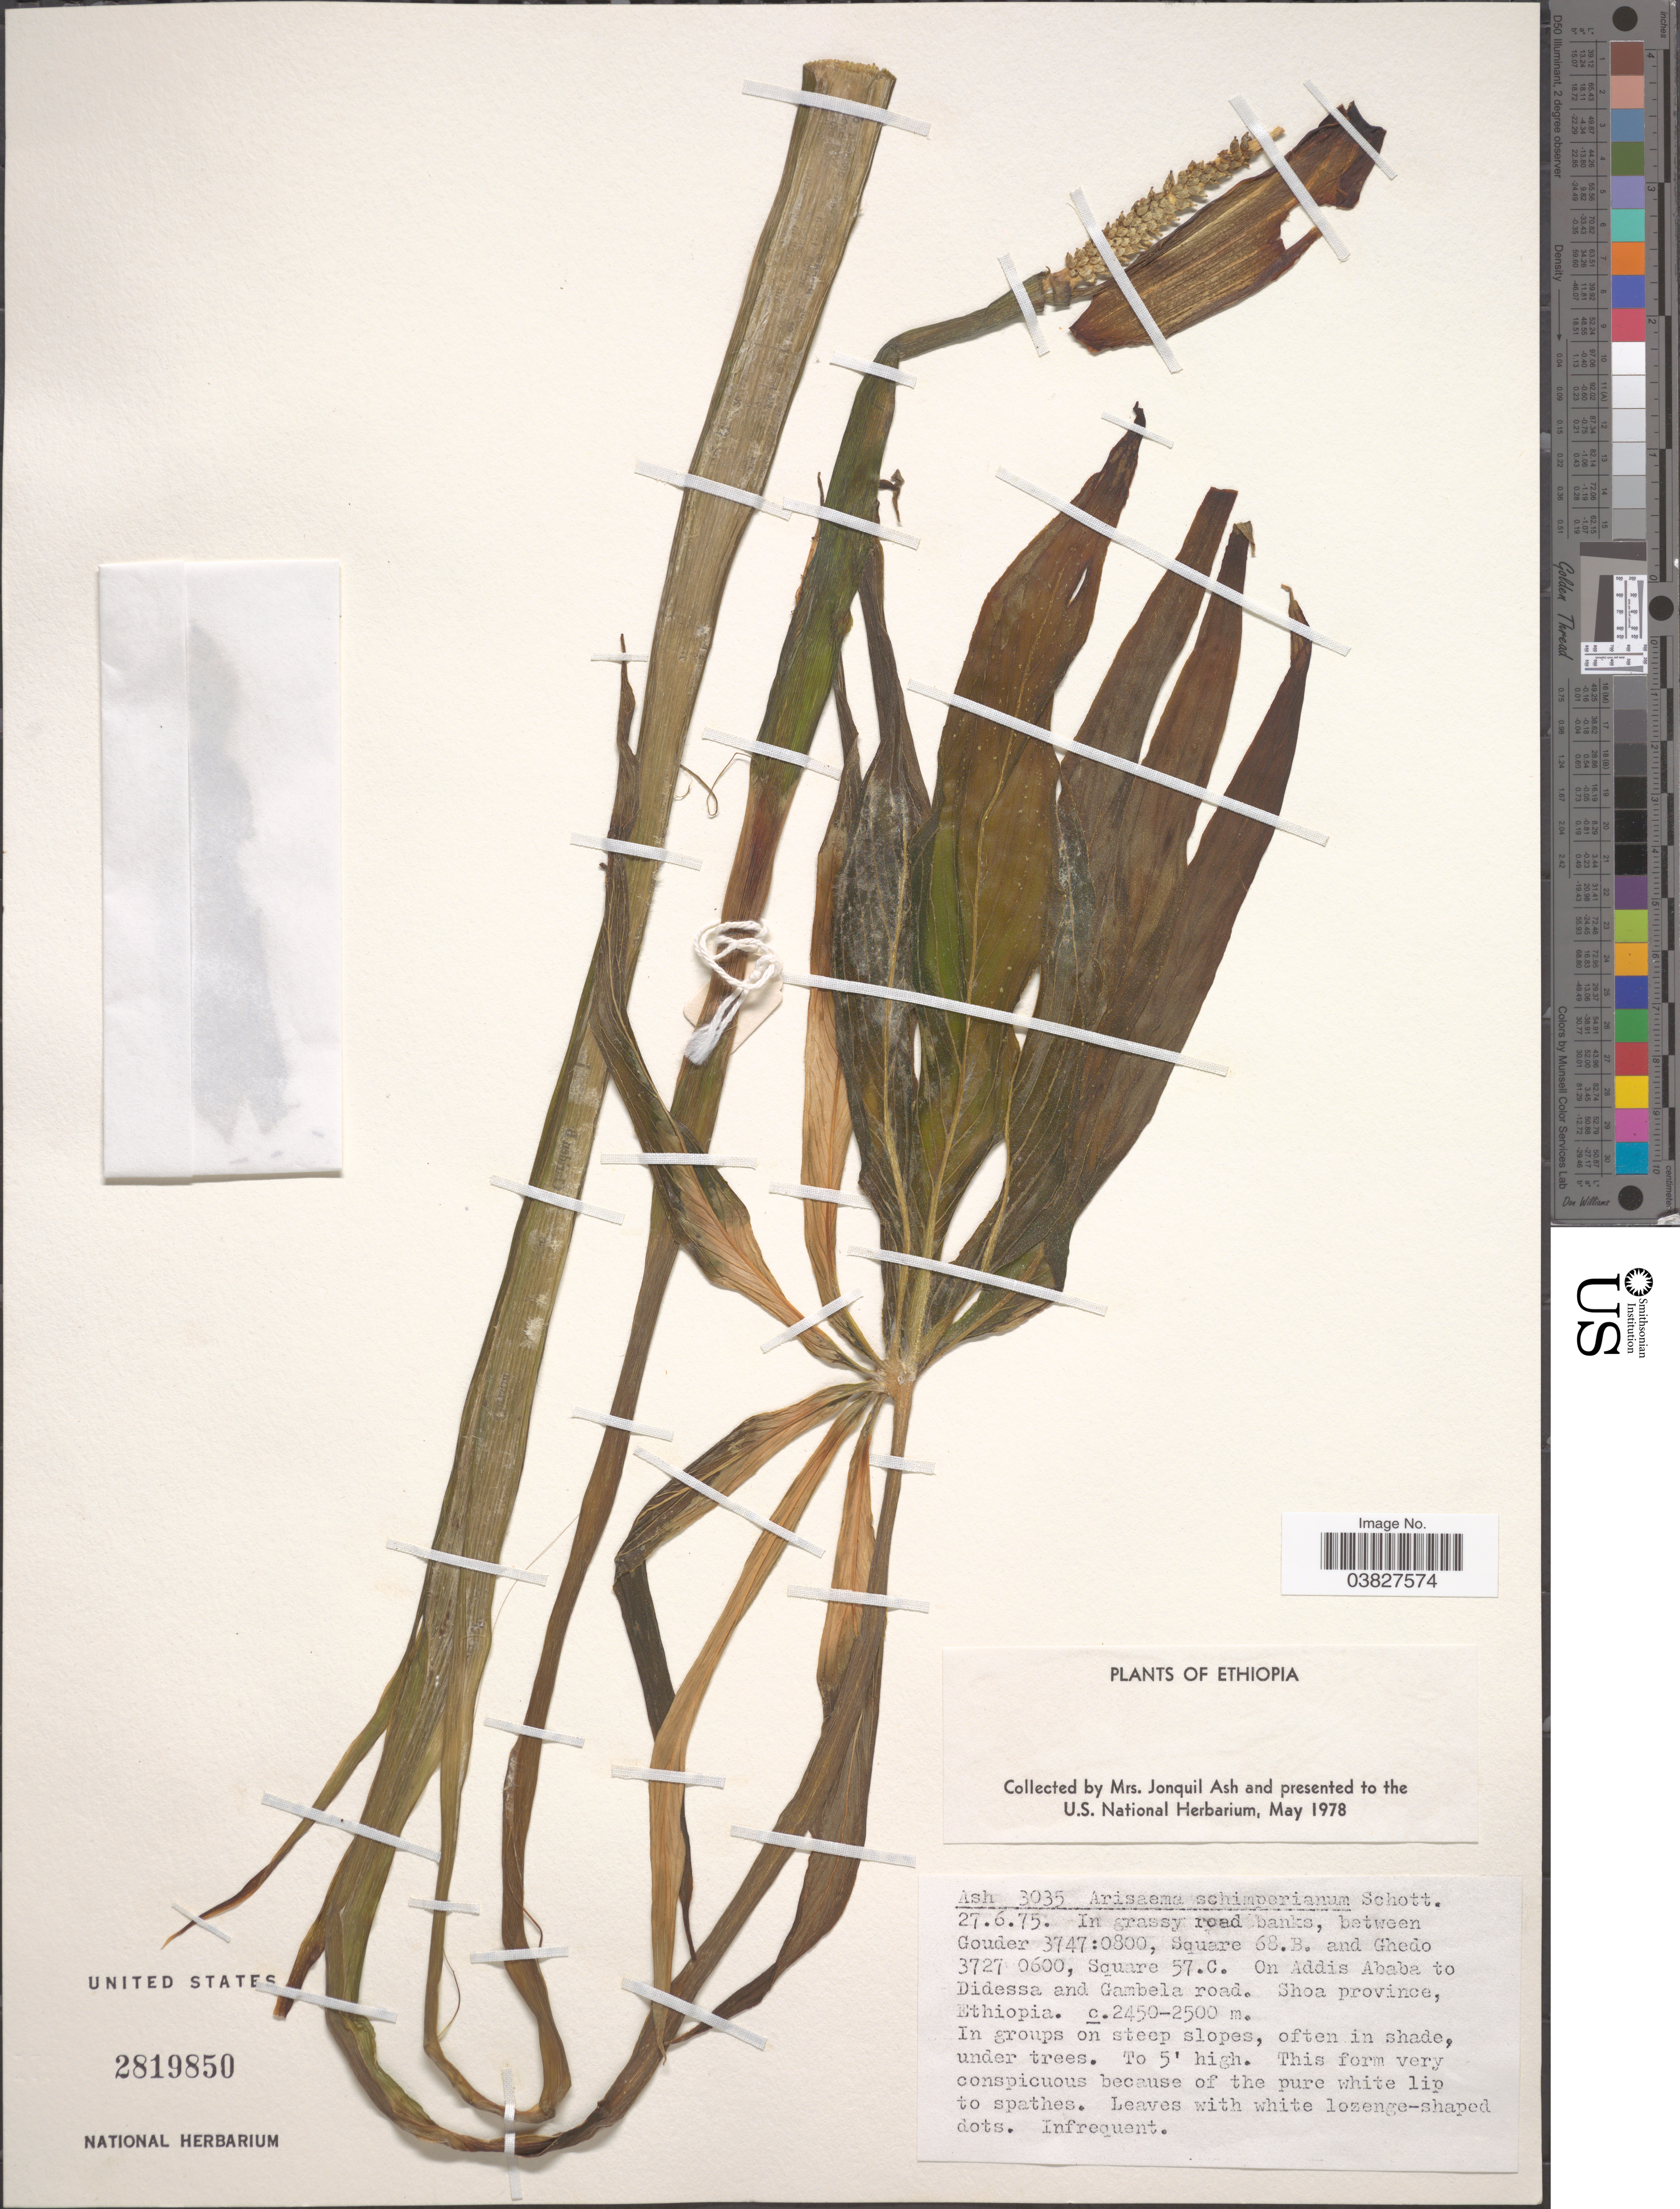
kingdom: Plantae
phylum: Tracheophyta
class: Liliopsida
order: Alismatales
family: Araceae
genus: Arisaema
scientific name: Arisaema schimperianum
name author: Schott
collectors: J. Ash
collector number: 3035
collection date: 1975-06-27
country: Ethiopia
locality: In grassy road banks, between Gouder 3747:0800, Square 68.B. and Ghedo 3727 0600, Square 57.C. On Addis Ababa to Didessa and Gambela road. Shoa province.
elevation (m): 2450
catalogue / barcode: US 2819850